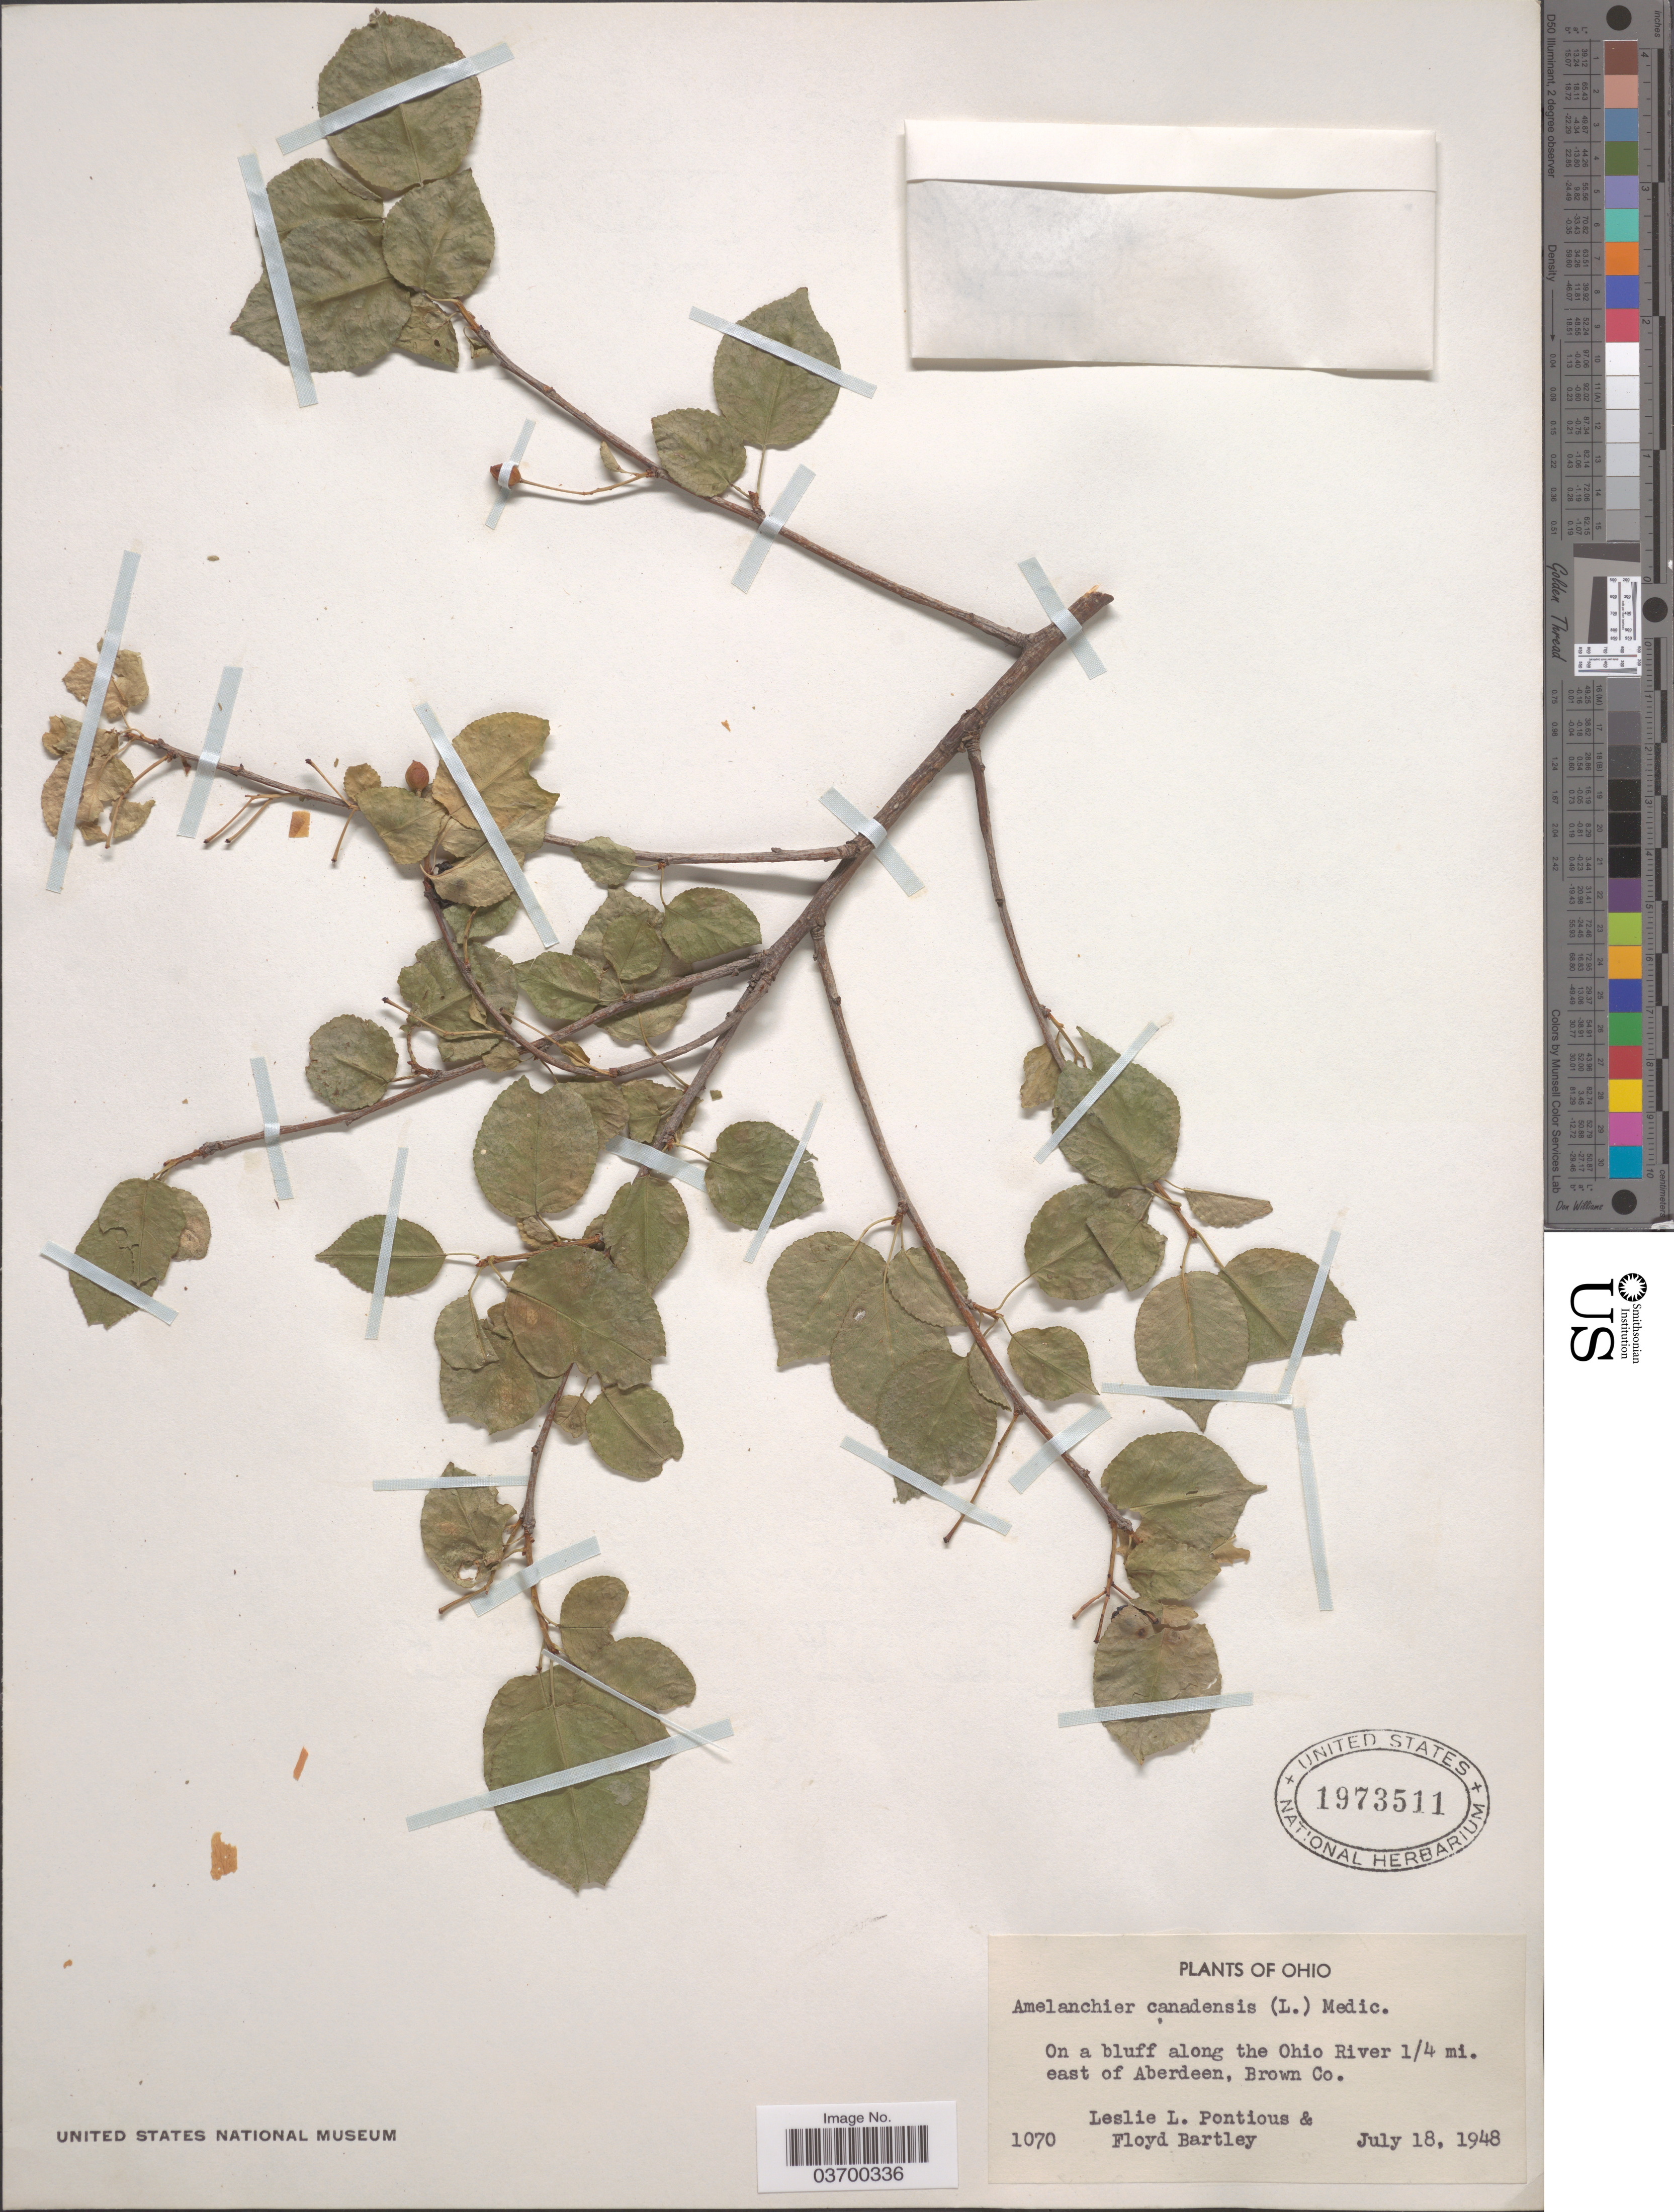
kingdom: Plantae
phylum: Tracheophyta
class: Magnoliopsida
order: Rosales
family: Rosaceae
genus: Amelanchier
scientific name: Amelanchier canadensis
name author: (L.) Medic.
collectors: L. L. Pontious & F. Bartley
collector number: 1070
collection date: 1948-07-18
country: United States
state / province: Ohio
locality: On a bluff along the Ohio River ¼ mi. east of Aberdeen, Brown Co.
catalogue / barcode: US 1973511